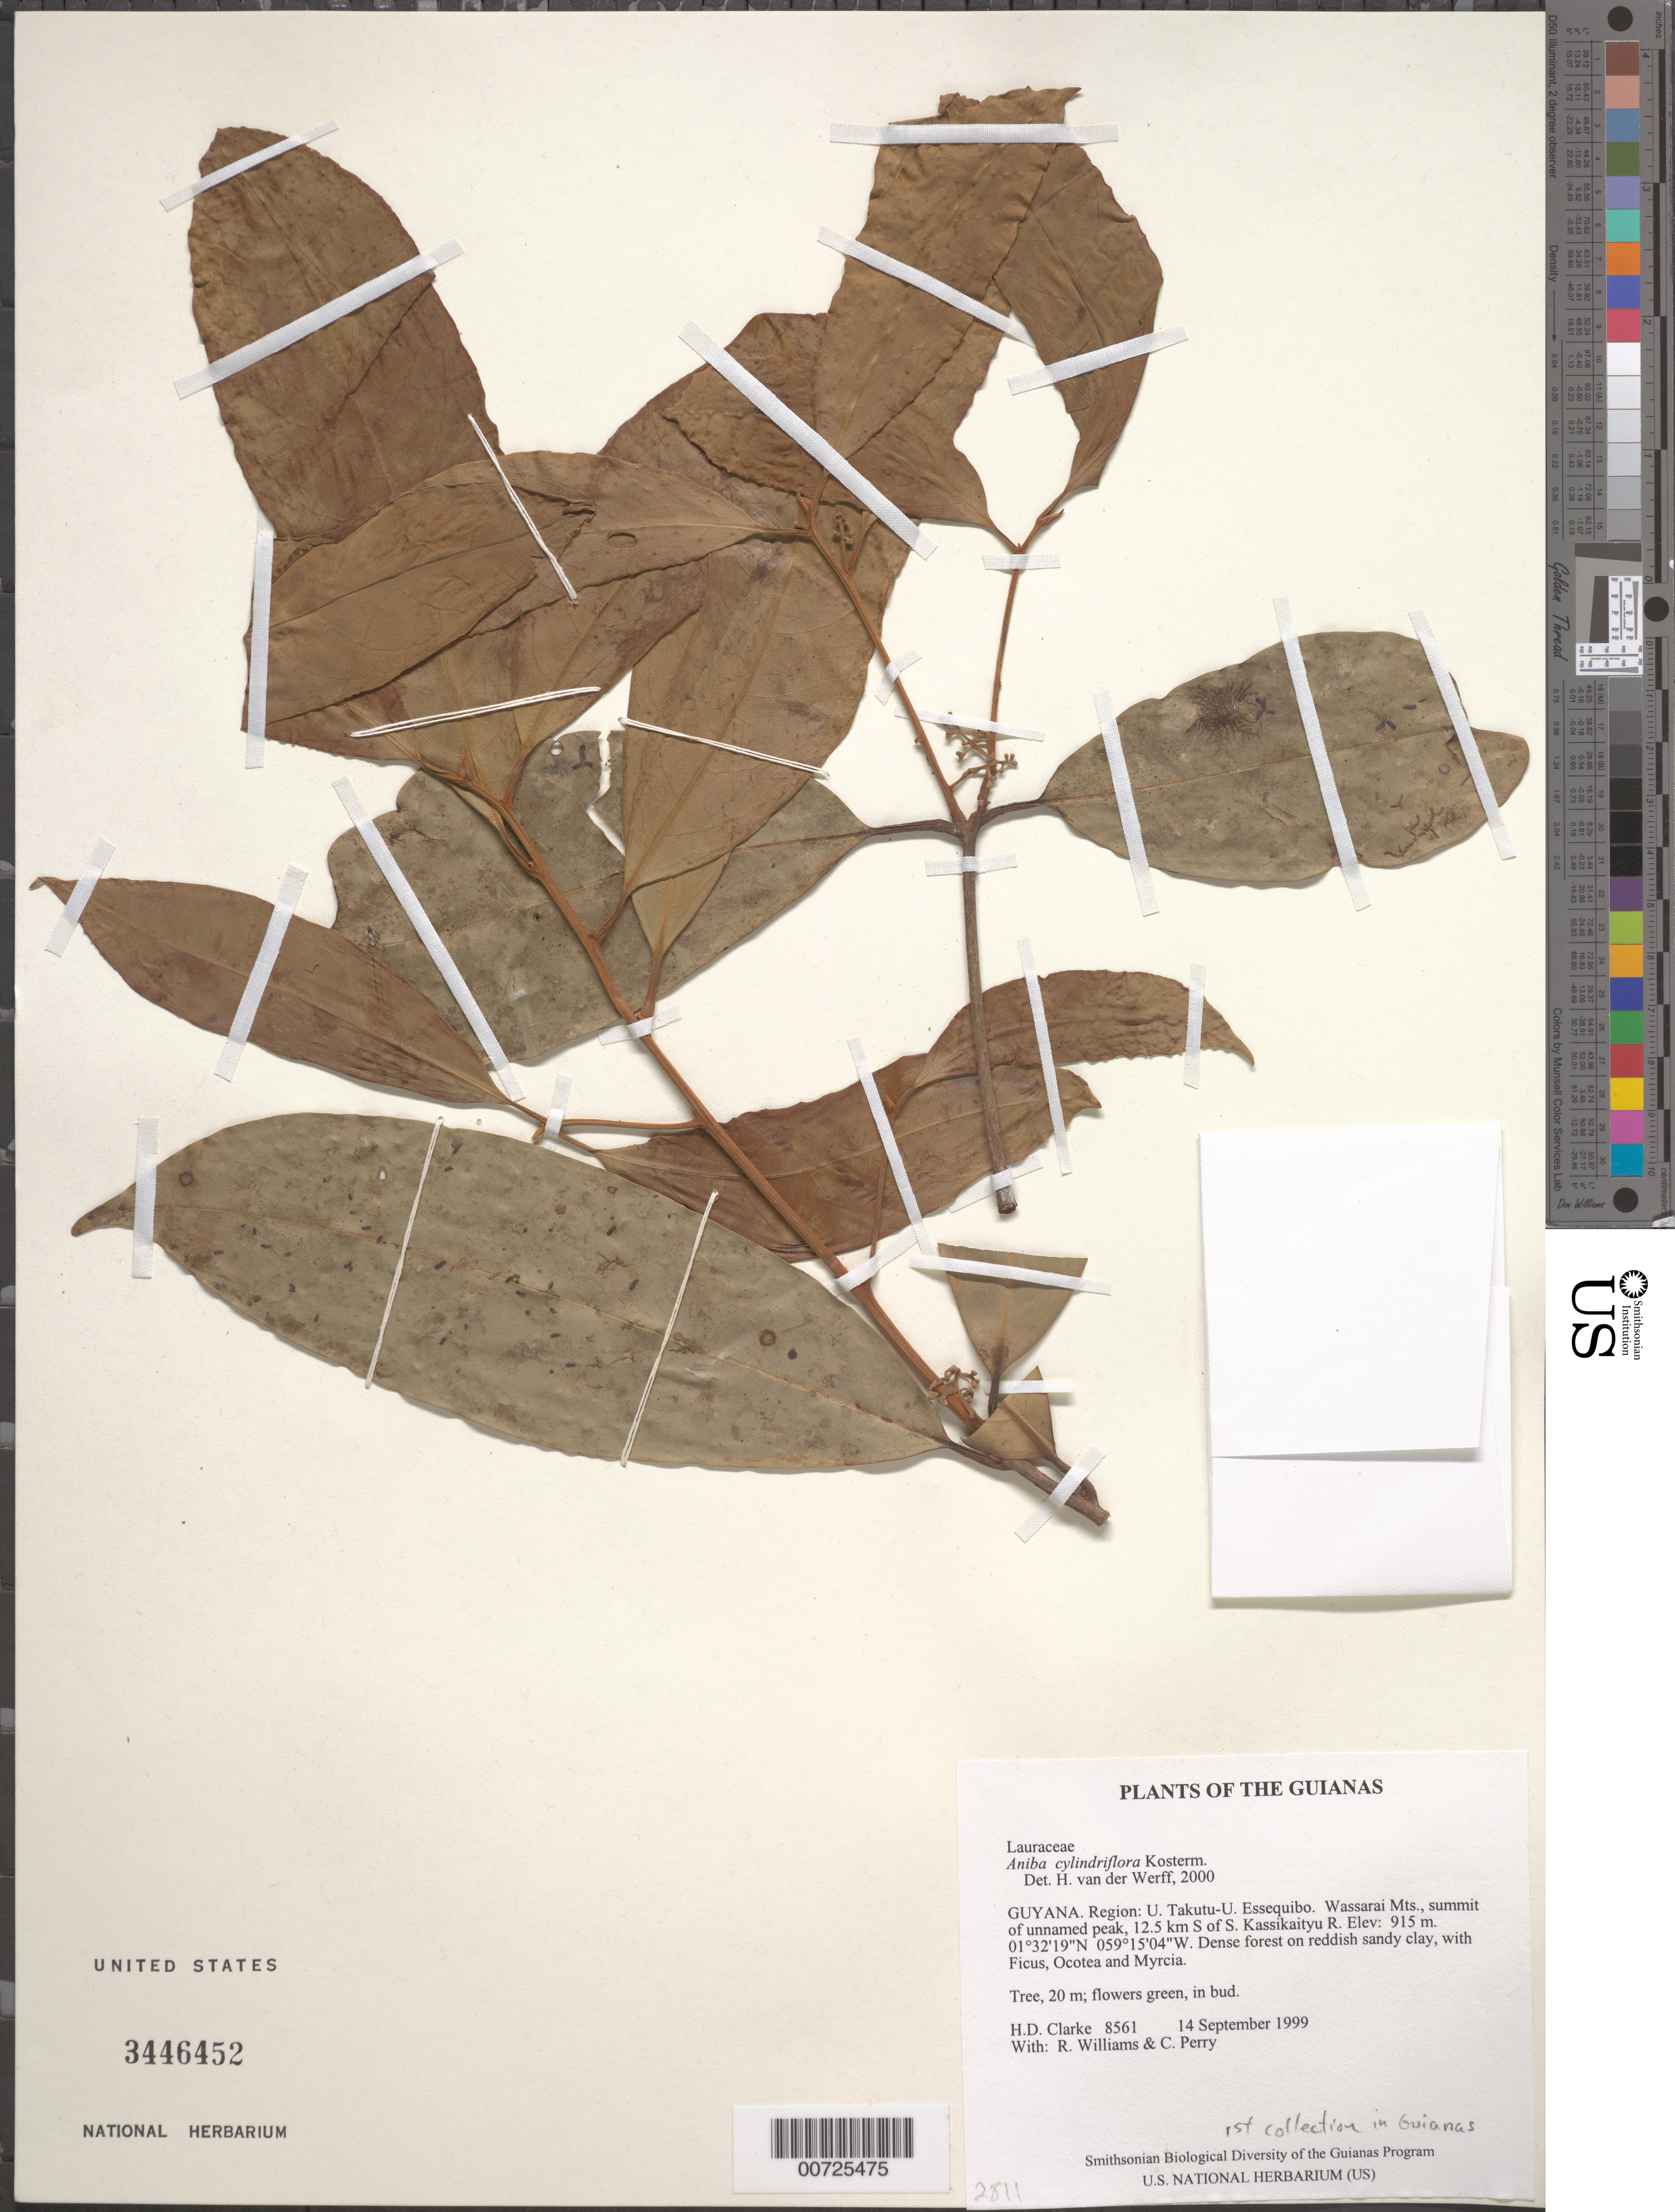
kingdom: Plantae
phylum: Tracheophyta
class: Magnoliopsida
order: Laurales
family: Lauraceae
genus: Aniba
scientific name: Aniba cylindriflora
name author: Kosterm.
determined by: van der Werff, H., (MO), Missouri Botanical Garden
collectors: H. D. Clarke, R. Williams & C. Perry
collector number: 8561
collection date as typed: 14 September 1999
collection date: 1999-09-14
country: Guyana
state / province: U. Takutu-U. Essequibo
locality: Wassarai Mts., summit of unnamed peak, 12.5 km S of S. Kassikaityu R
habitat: Dense forest on reddish sandy clay, with Ficus, Ocotea and Myrcia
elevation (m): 915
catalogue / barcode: US 3446452